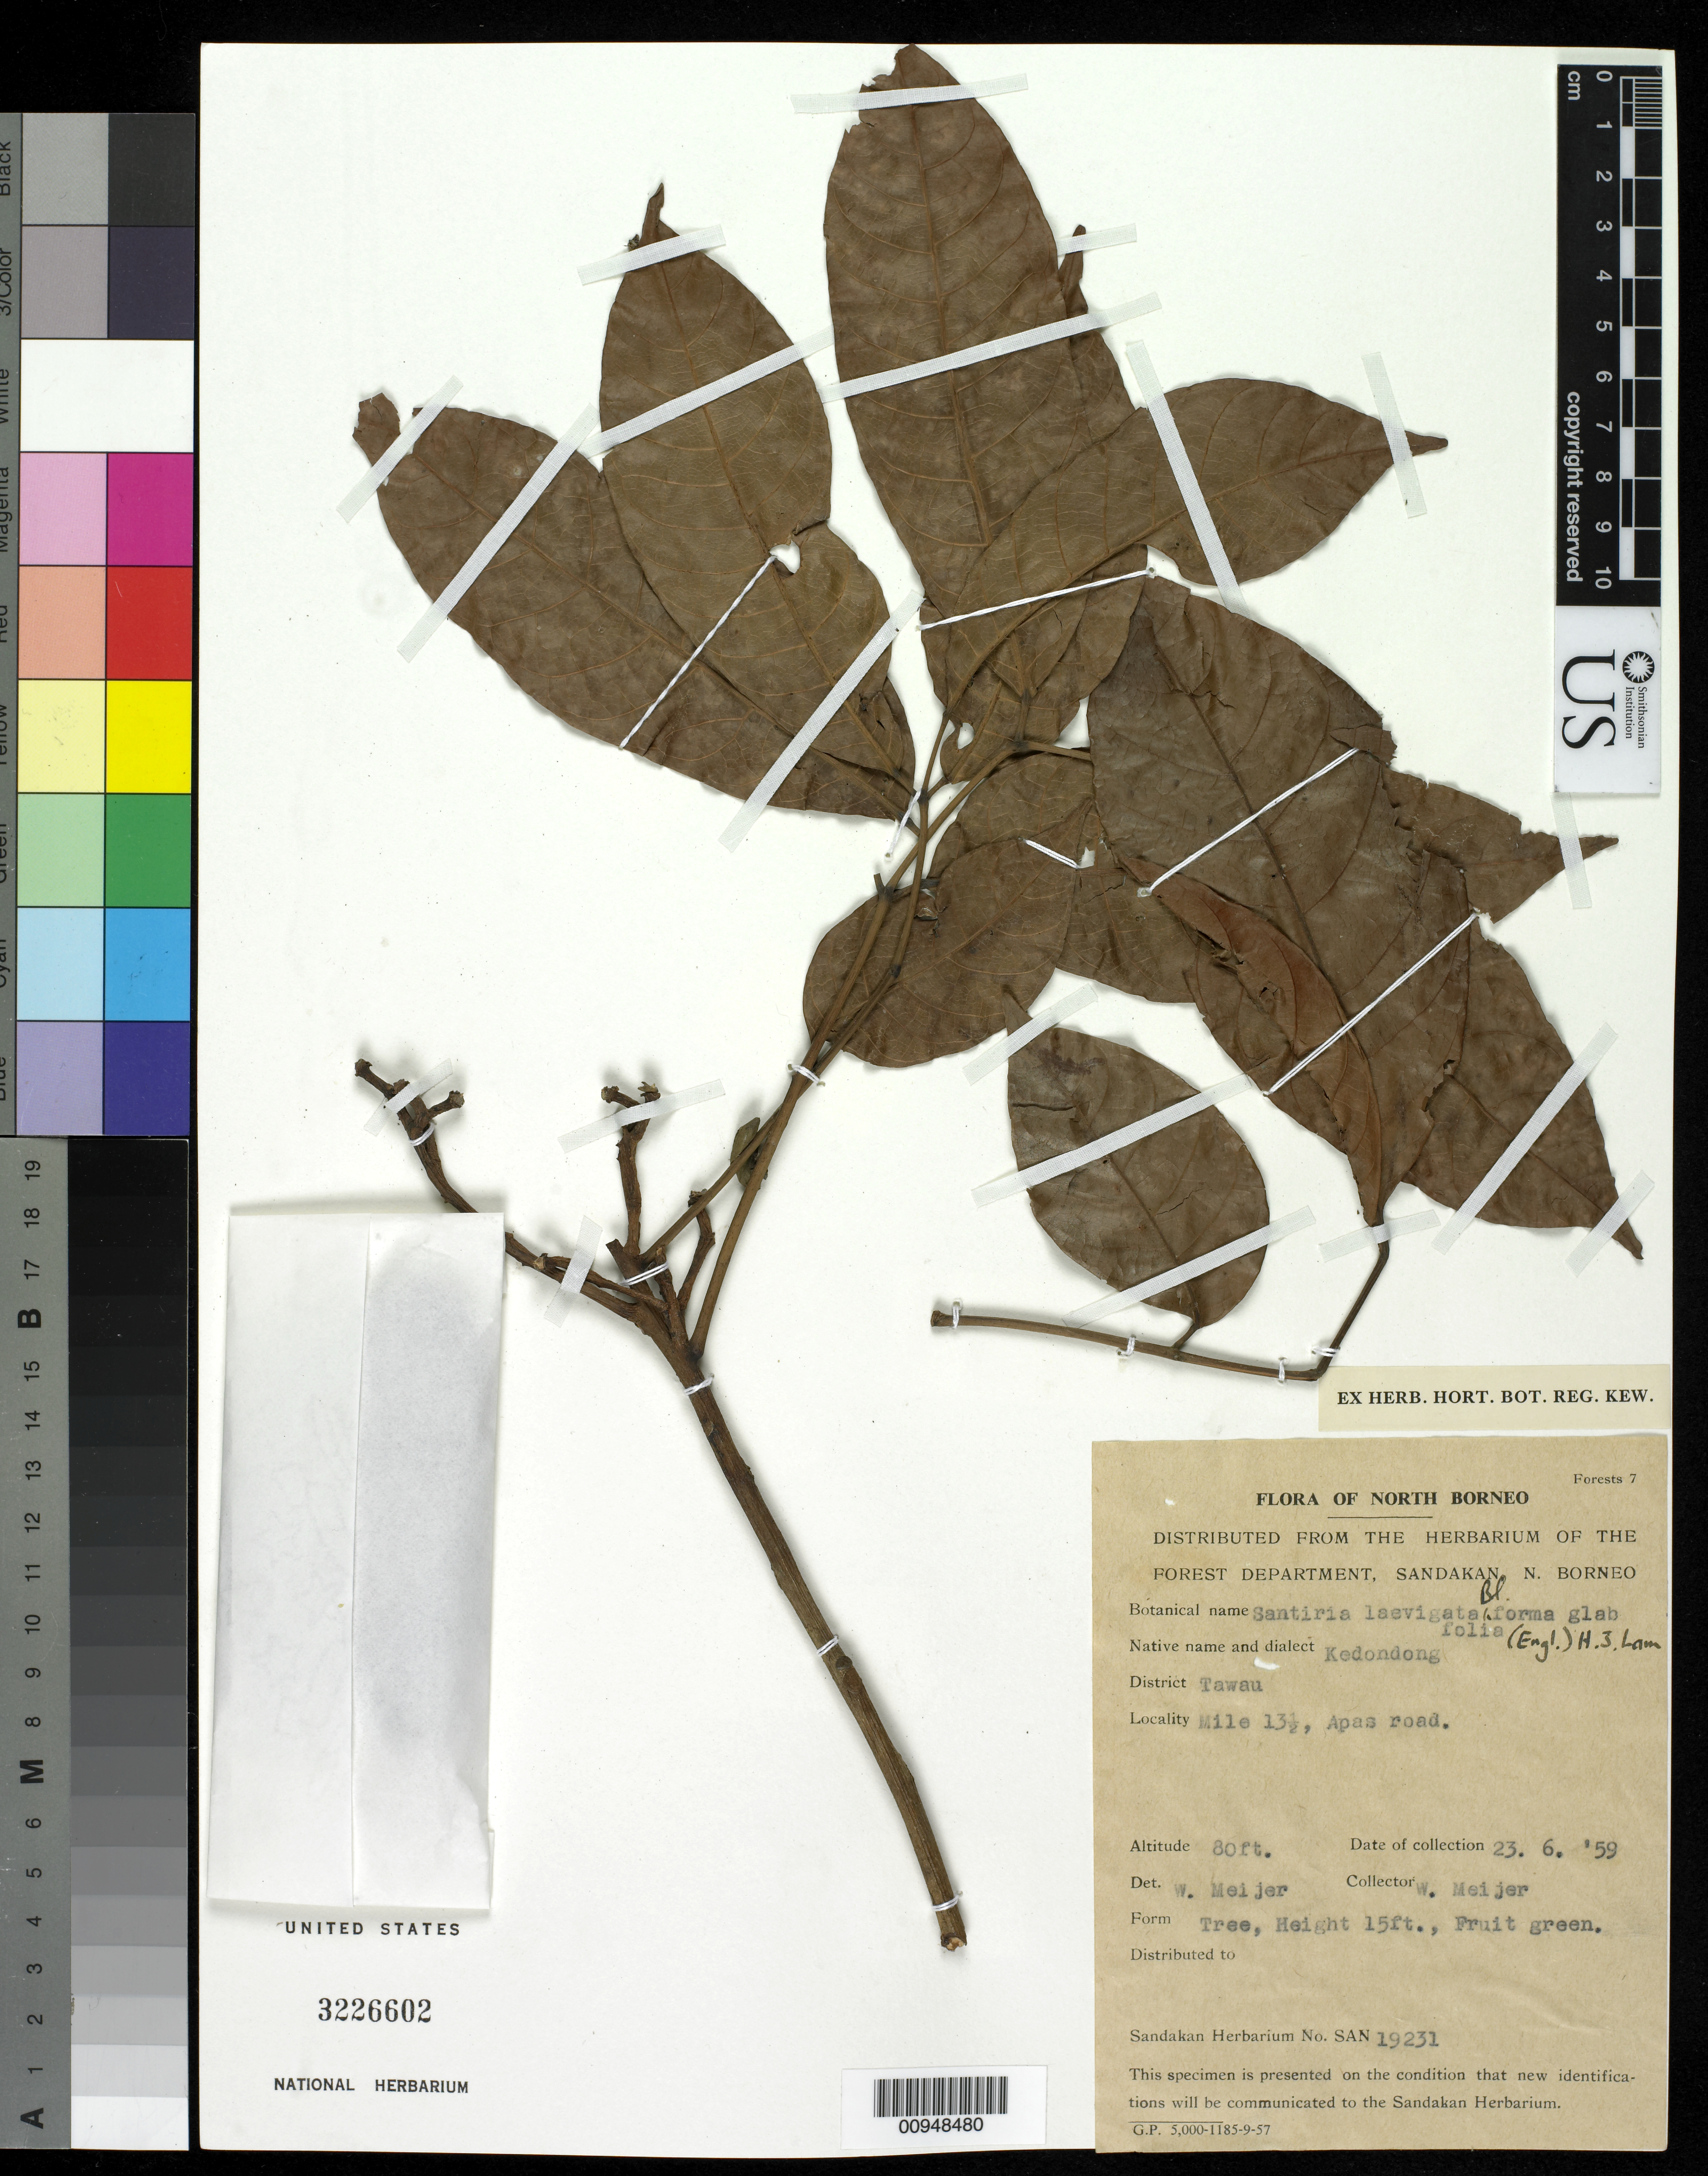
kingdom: Plantae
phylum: Tracheophyta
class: Magnoliopsida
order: Sapindales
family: Burseraceae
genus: Santiria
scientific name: Santiria laevigata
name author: Blume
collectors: W. Meijer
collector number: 19231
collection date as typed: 23 Jun 1959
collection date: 1959-06-23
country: Malaysia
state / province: Sabah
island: Borneo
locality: Tawau, mile 13 1/2, Apas road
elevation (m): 24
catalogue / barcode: US 3226602